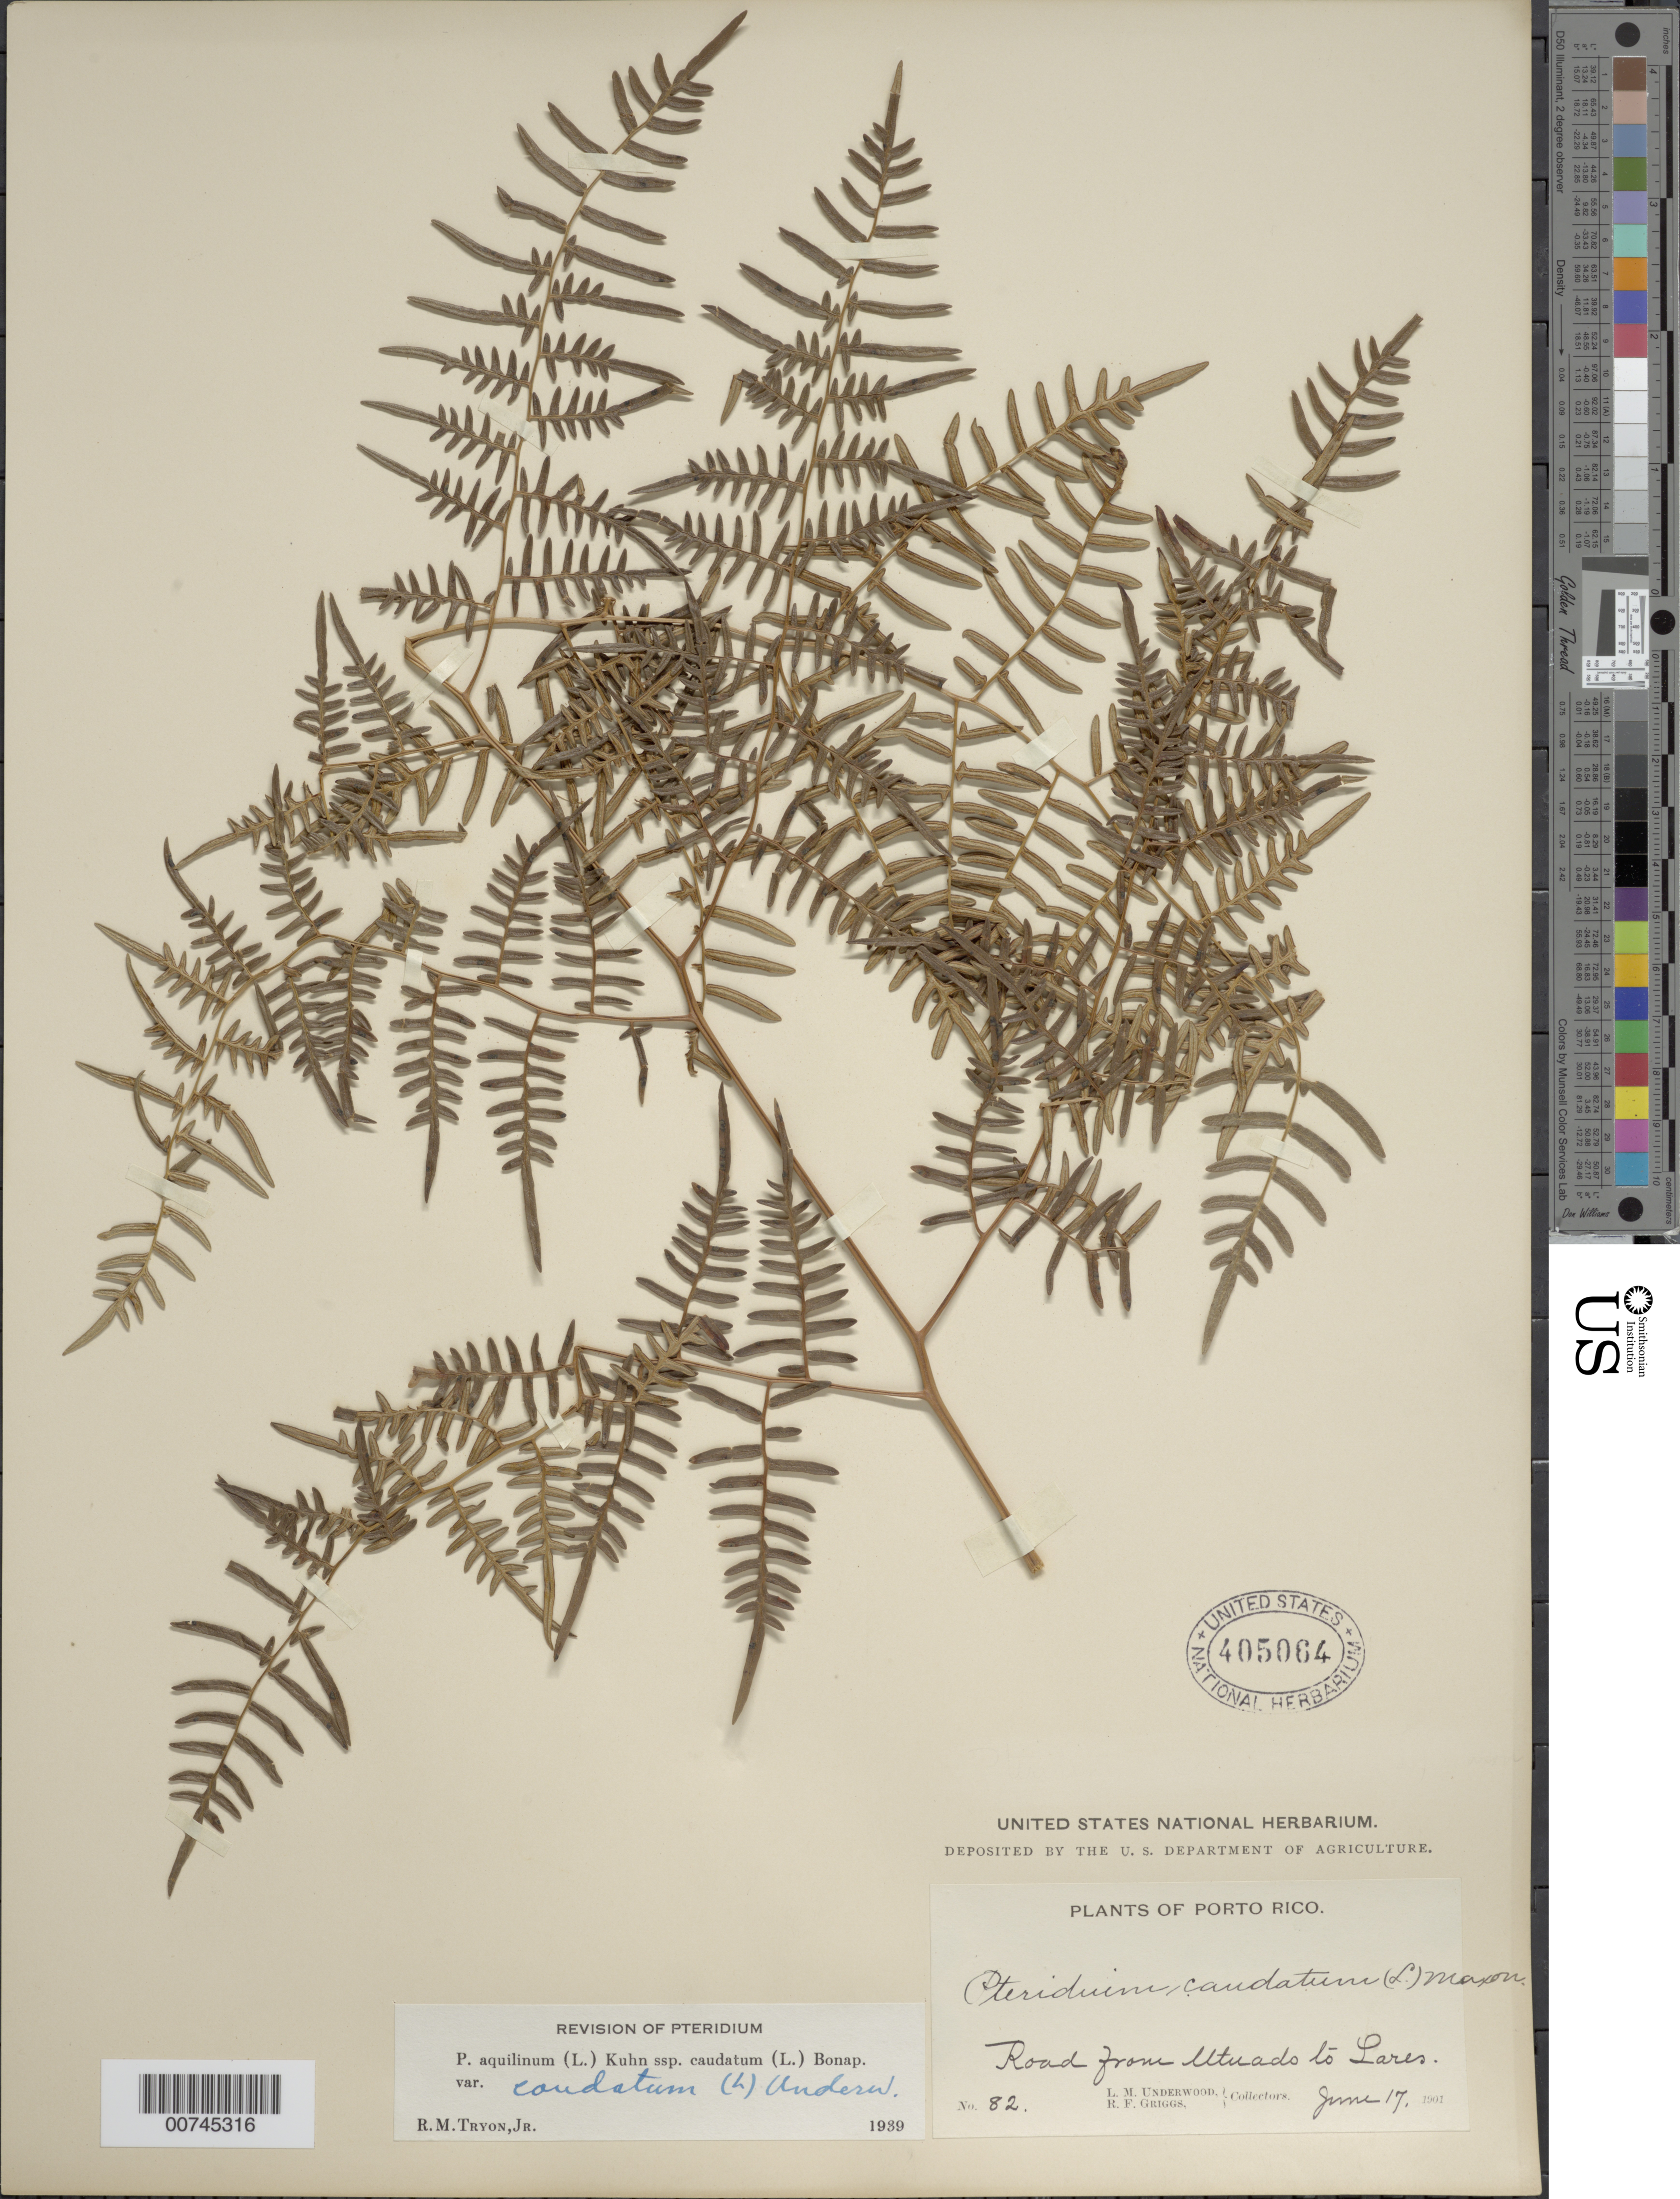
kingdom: Plantae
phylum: Tracheophyta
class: Polypodiopsida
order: Polypodiales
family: Dennstaedtiaceae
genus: Pteridium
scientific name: Pteridium caudatum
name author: (L.) Maxon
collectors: L. M. Underwood & R. F. Griggs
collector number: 82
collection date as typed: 17 Jun 1901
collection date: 1901-06-17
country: Puerto Rico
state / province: Utuado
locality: Road from Utuado to Lares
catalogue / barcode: US 405064